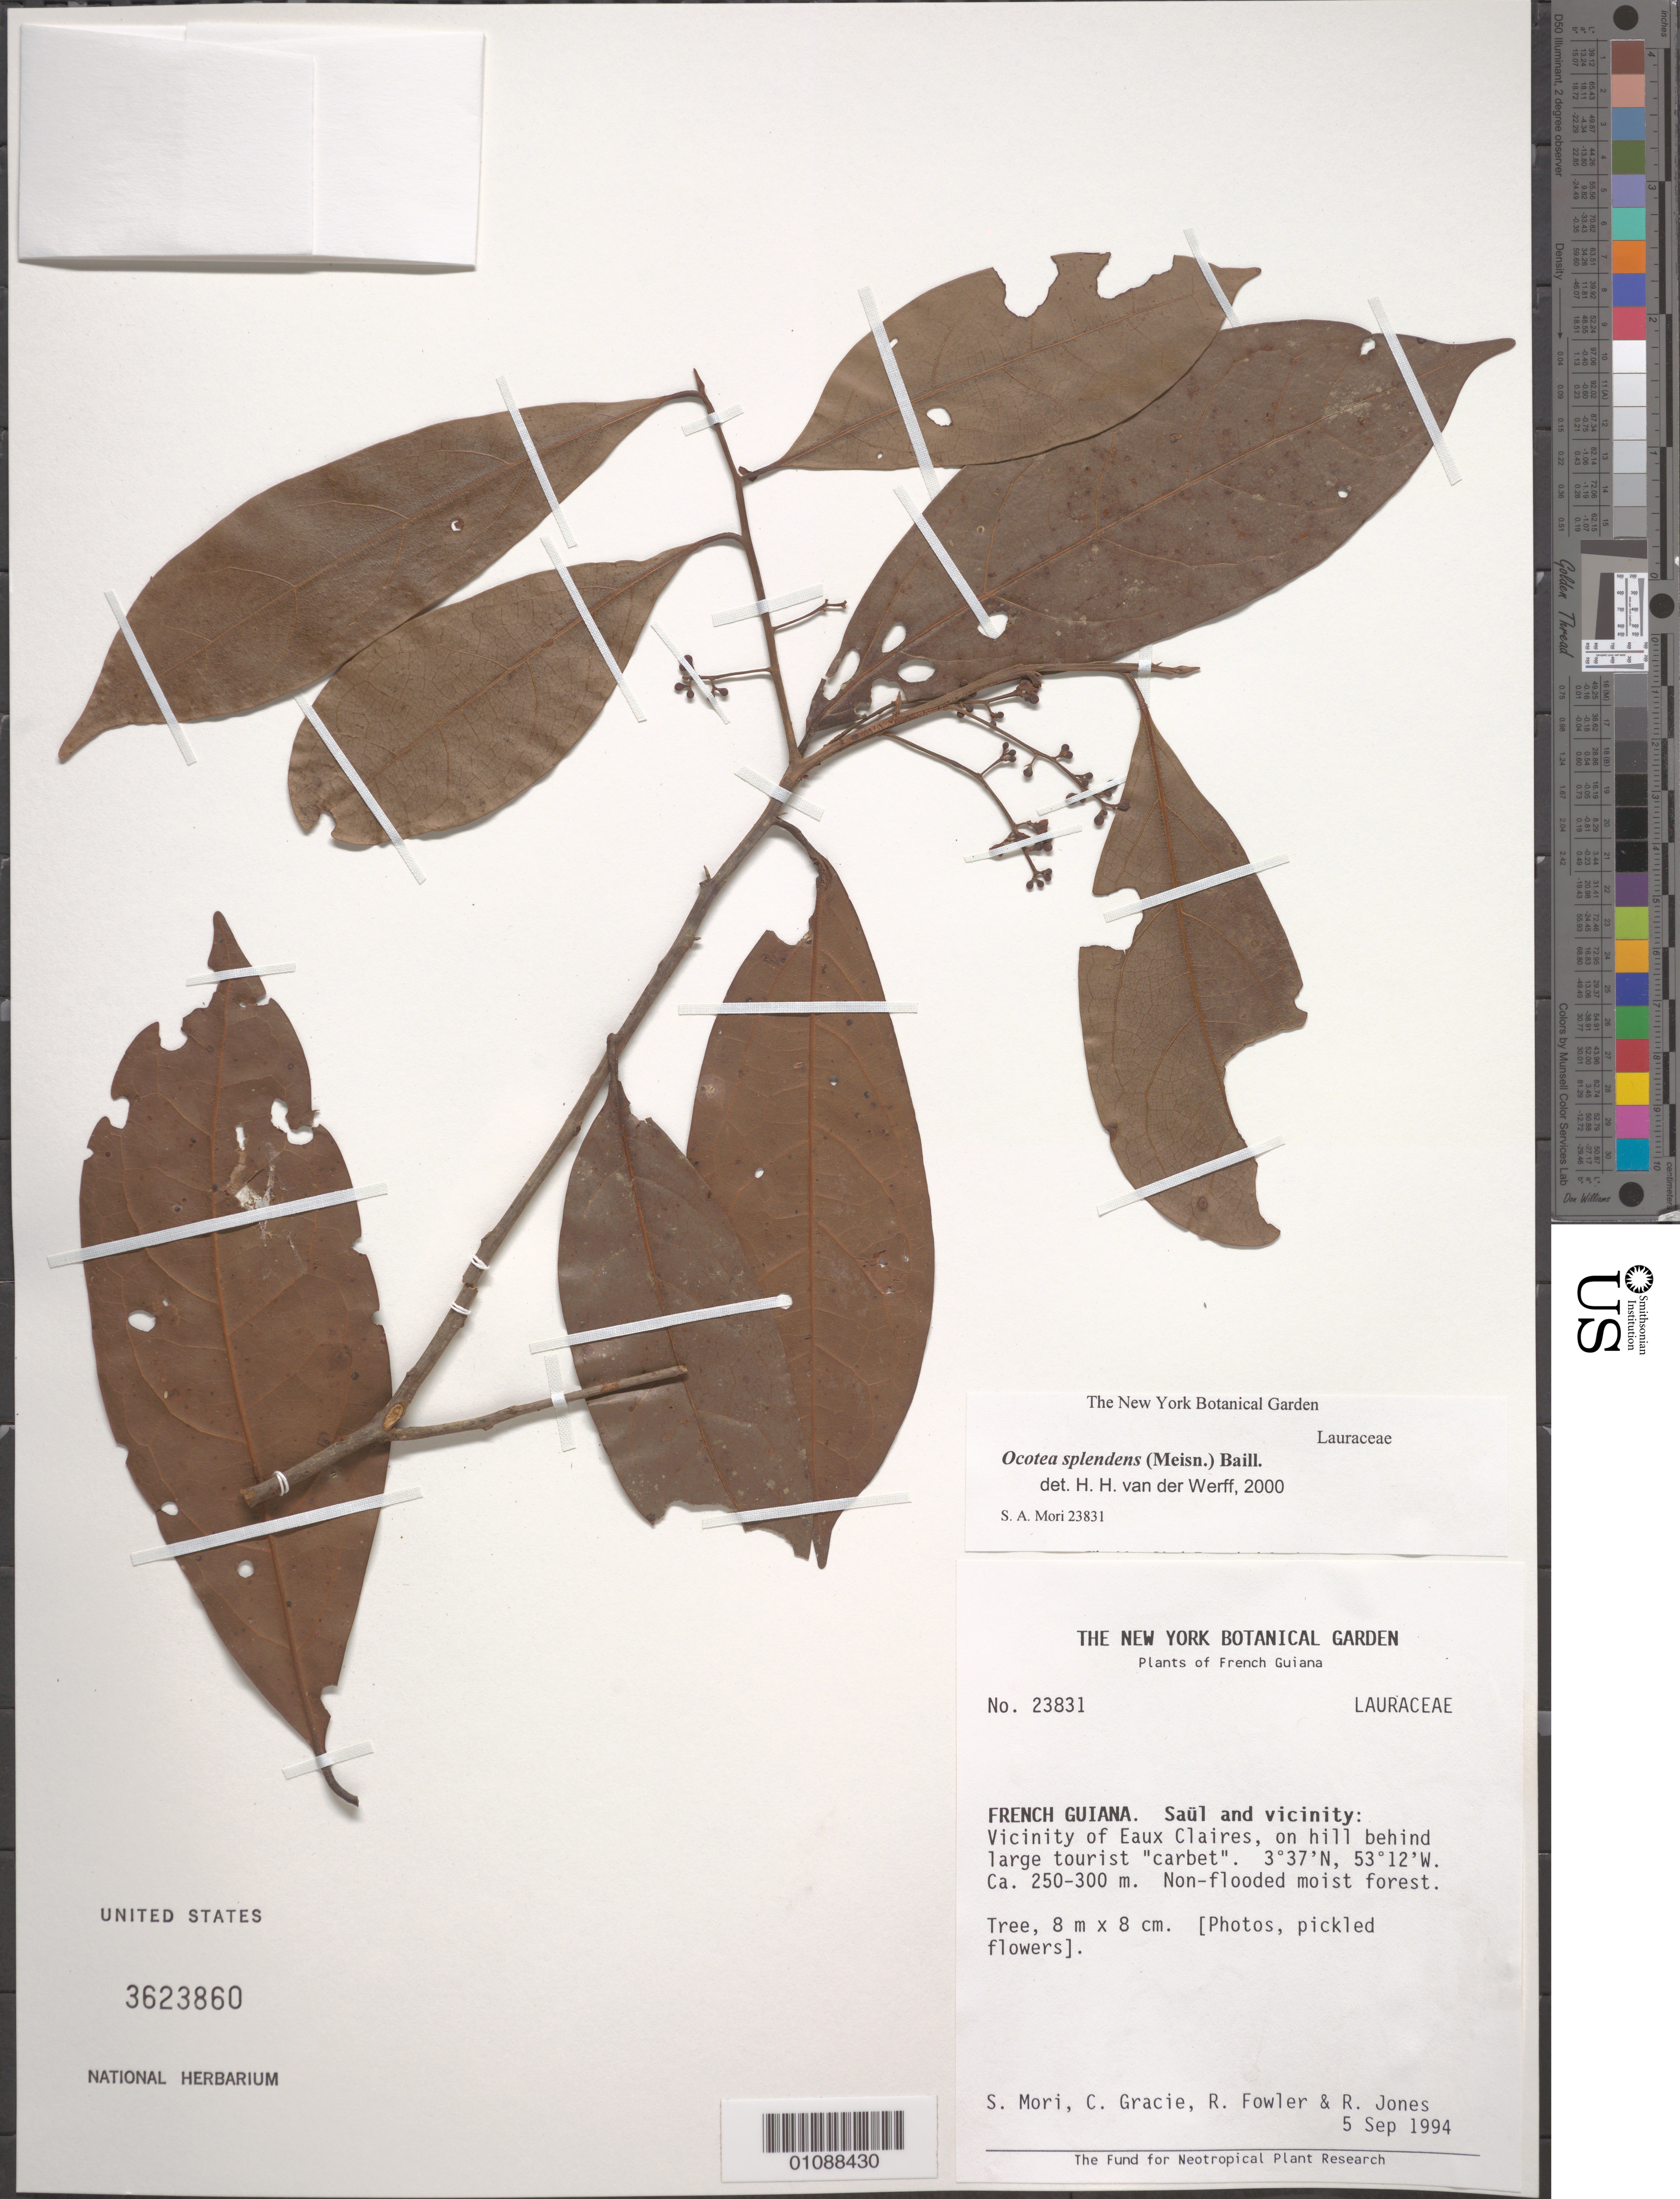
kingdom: Plantae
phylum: Tracheophyta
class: Magnoliopsida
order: Laurales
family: Lauraceae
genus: Ocotea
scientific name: Ocotea splendens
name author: (Meisn.) Baill.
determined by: van der Werff, H., (MO), Missouri Botanical Garden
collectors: S. Mori, C. A. Gracie, R. Fowler & R. Jones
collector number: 23831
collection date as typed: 5-Sep-94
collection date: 1994-09-05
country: French Guiana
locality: Saül and vic., vic of Eaux Claires, on hill behind large tourist "carbet"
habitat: Non-flooded moist forest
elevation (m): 250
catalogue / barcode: US 3623860